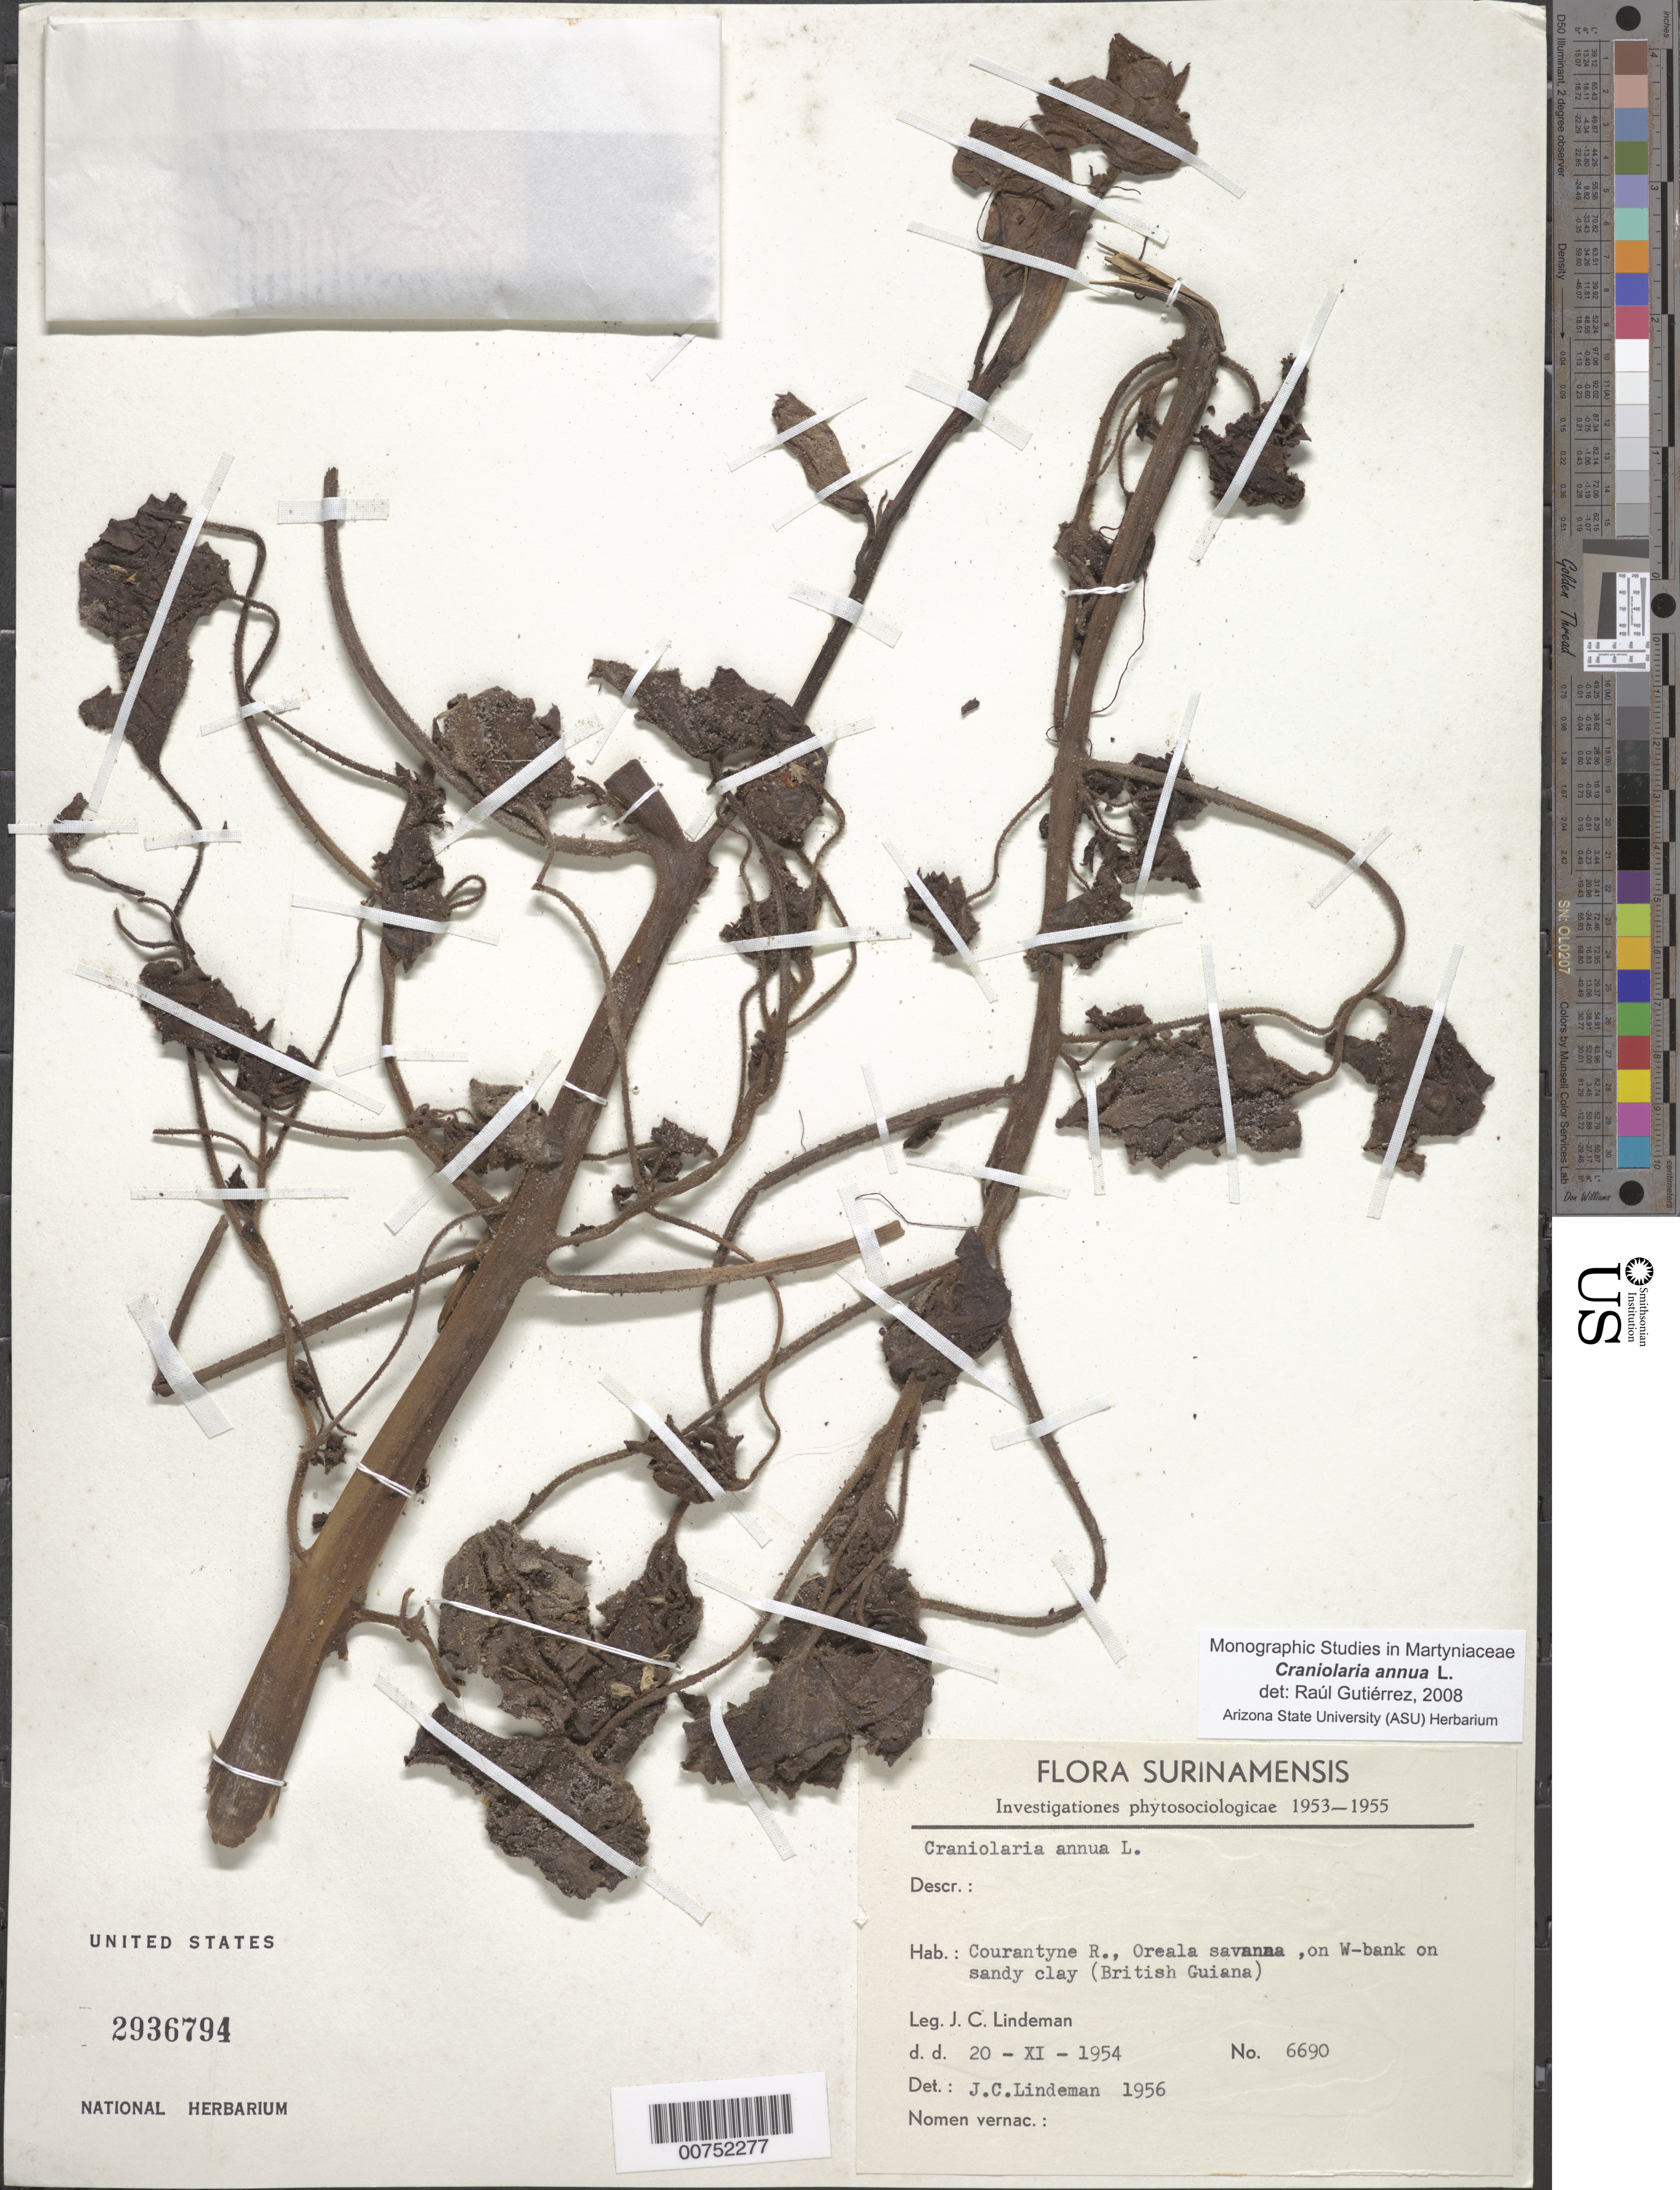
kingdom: Plantae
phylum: Tracheophyta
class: Magnoliopsida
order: Lamiales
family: Martyniaceae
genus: Craniolaria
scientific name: Craniolaria annua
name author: L.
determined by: Lindeman, J. C.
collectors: J. C. Lindeman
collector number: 6690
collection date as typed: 20-Nov-54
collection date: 1954-11-20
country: Guyana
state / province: E. Berbice-Corentyne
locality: Courantyne R., British side, Orealla savanna, on west bank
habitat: Sandy clay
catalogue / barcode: US 2936794